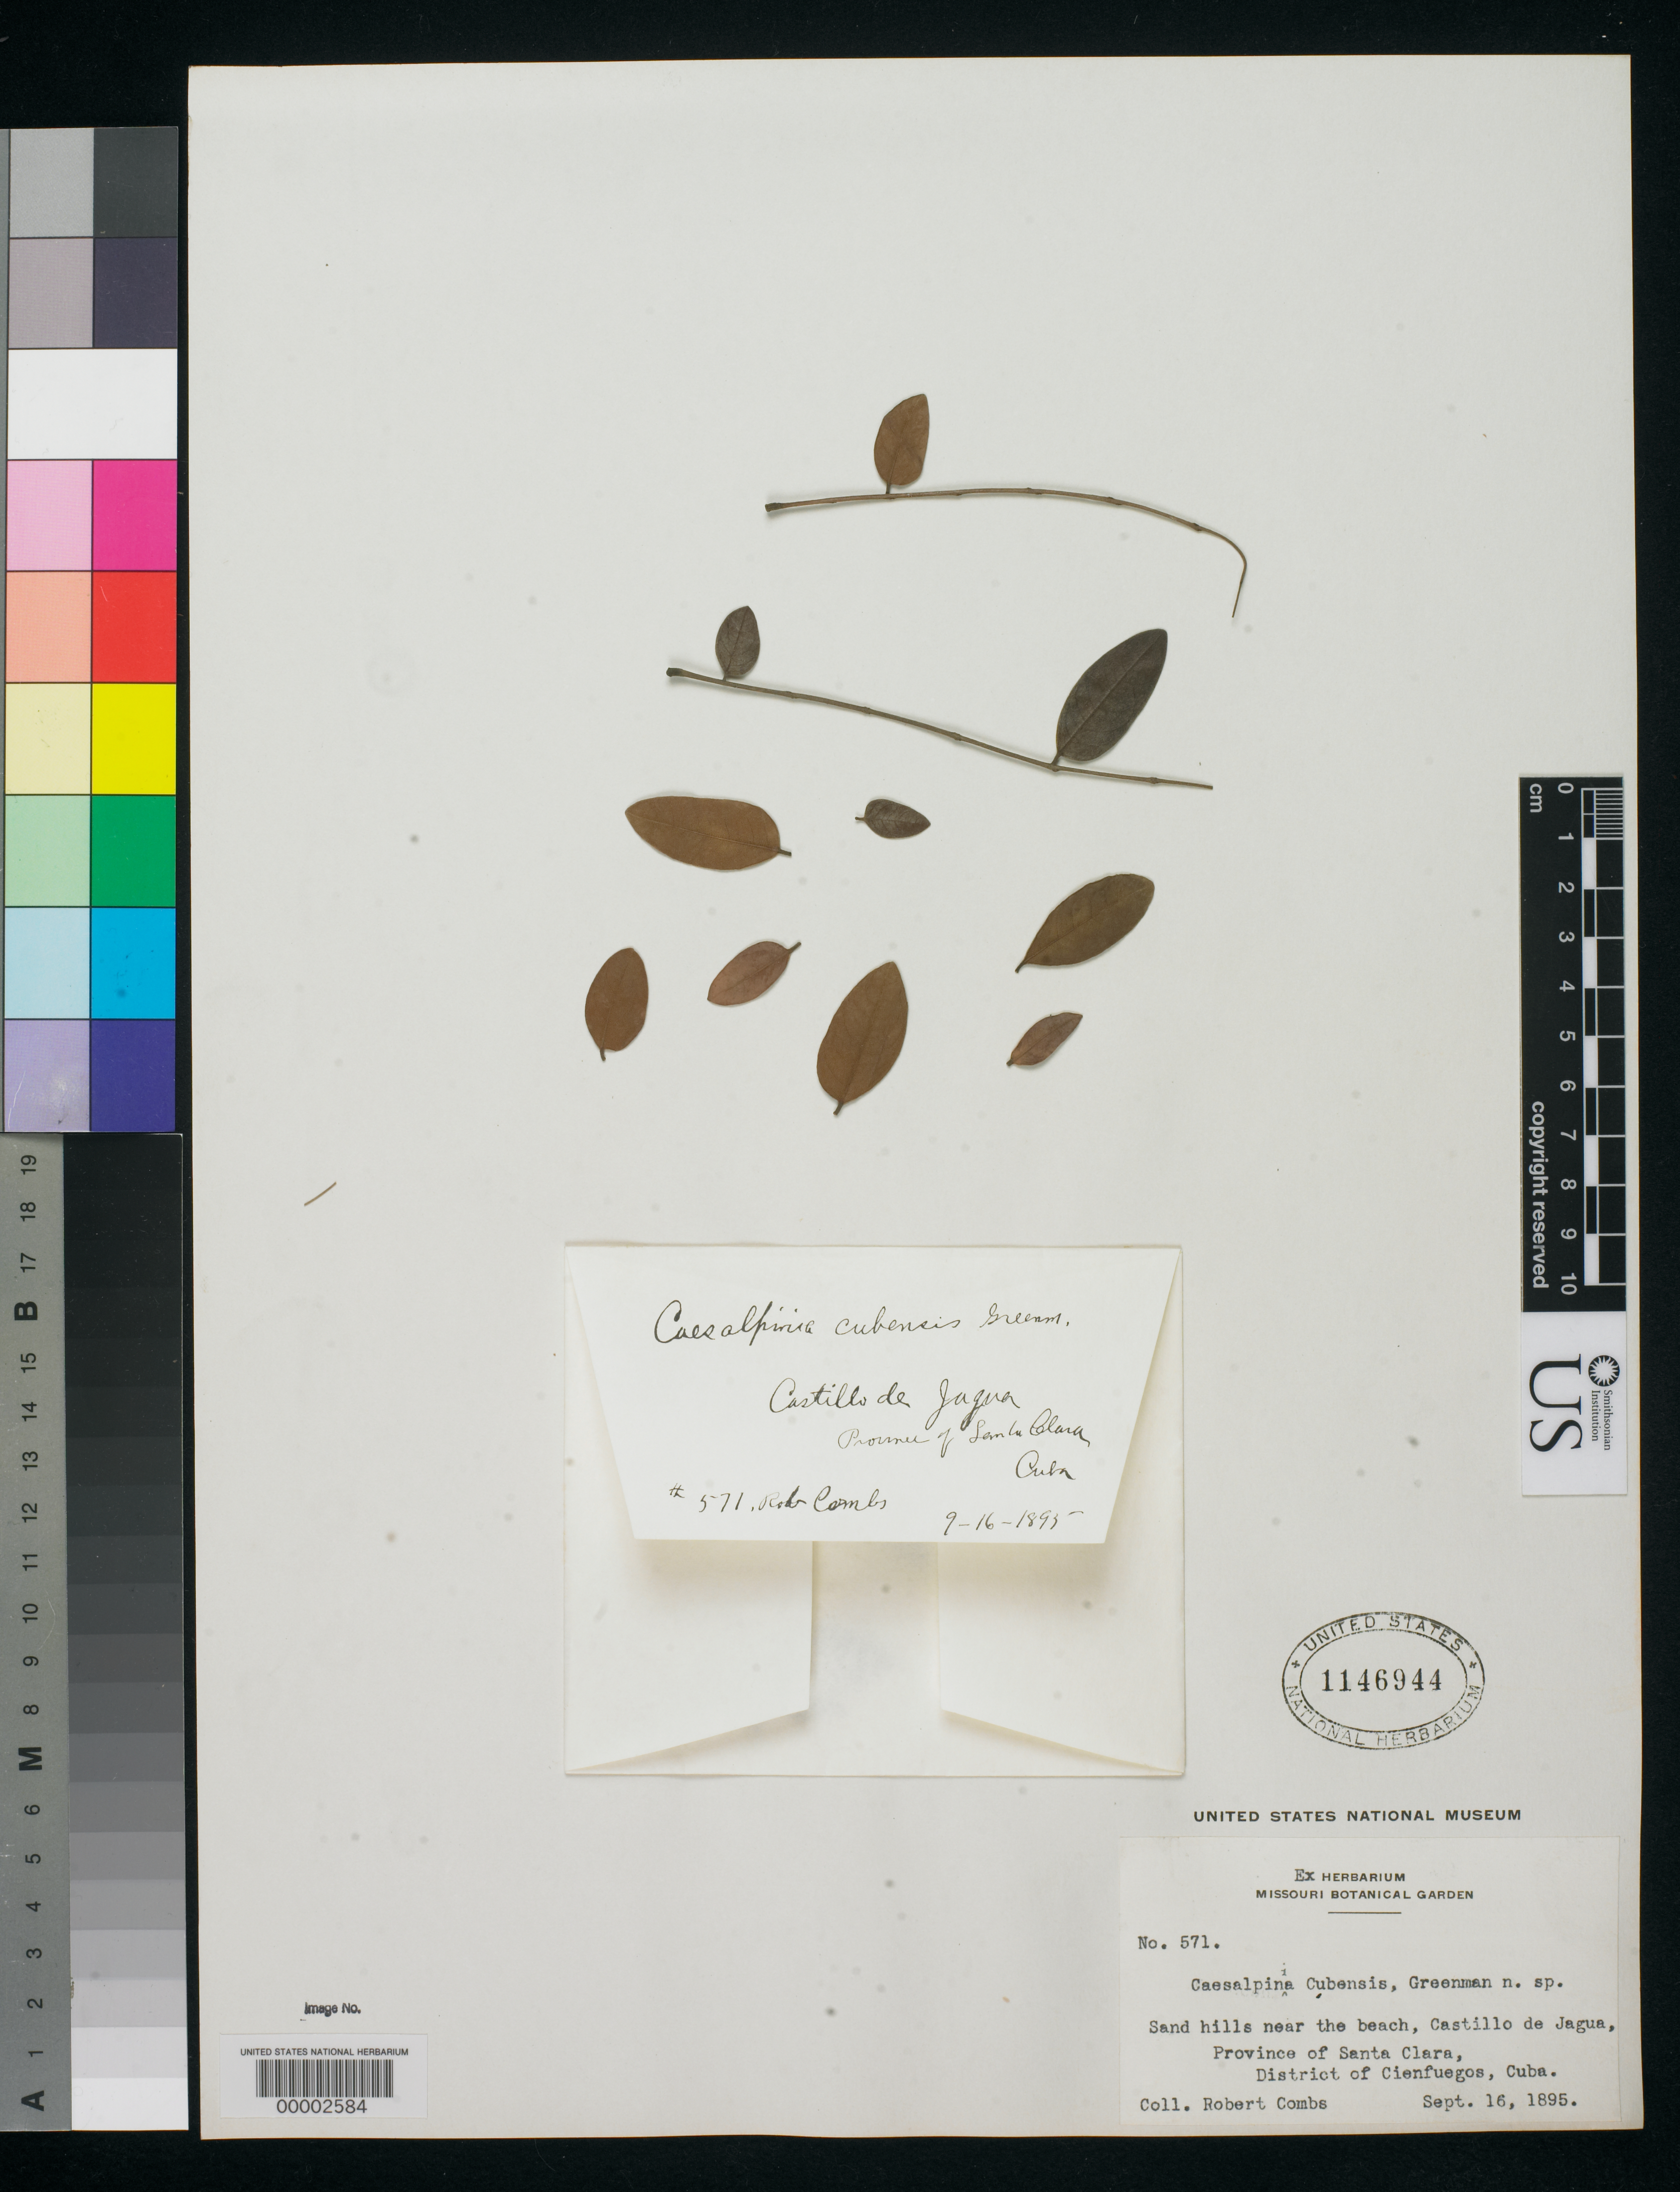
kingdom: Plantae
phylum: Tracheophyta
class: Magnoliopsida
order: Fabales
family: Fabaceae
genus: Caesalpinia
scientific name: Caesalpinia cubensis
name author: Greene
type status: Isotype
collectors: R. Combs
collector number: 571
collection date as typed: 16 Oct 1895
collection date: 1895-10-16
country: Cuba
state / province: Cienfuegos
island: Greater Antilles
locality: Cienfuegos District, Castillo de Jagua.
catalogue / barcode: US 1146944